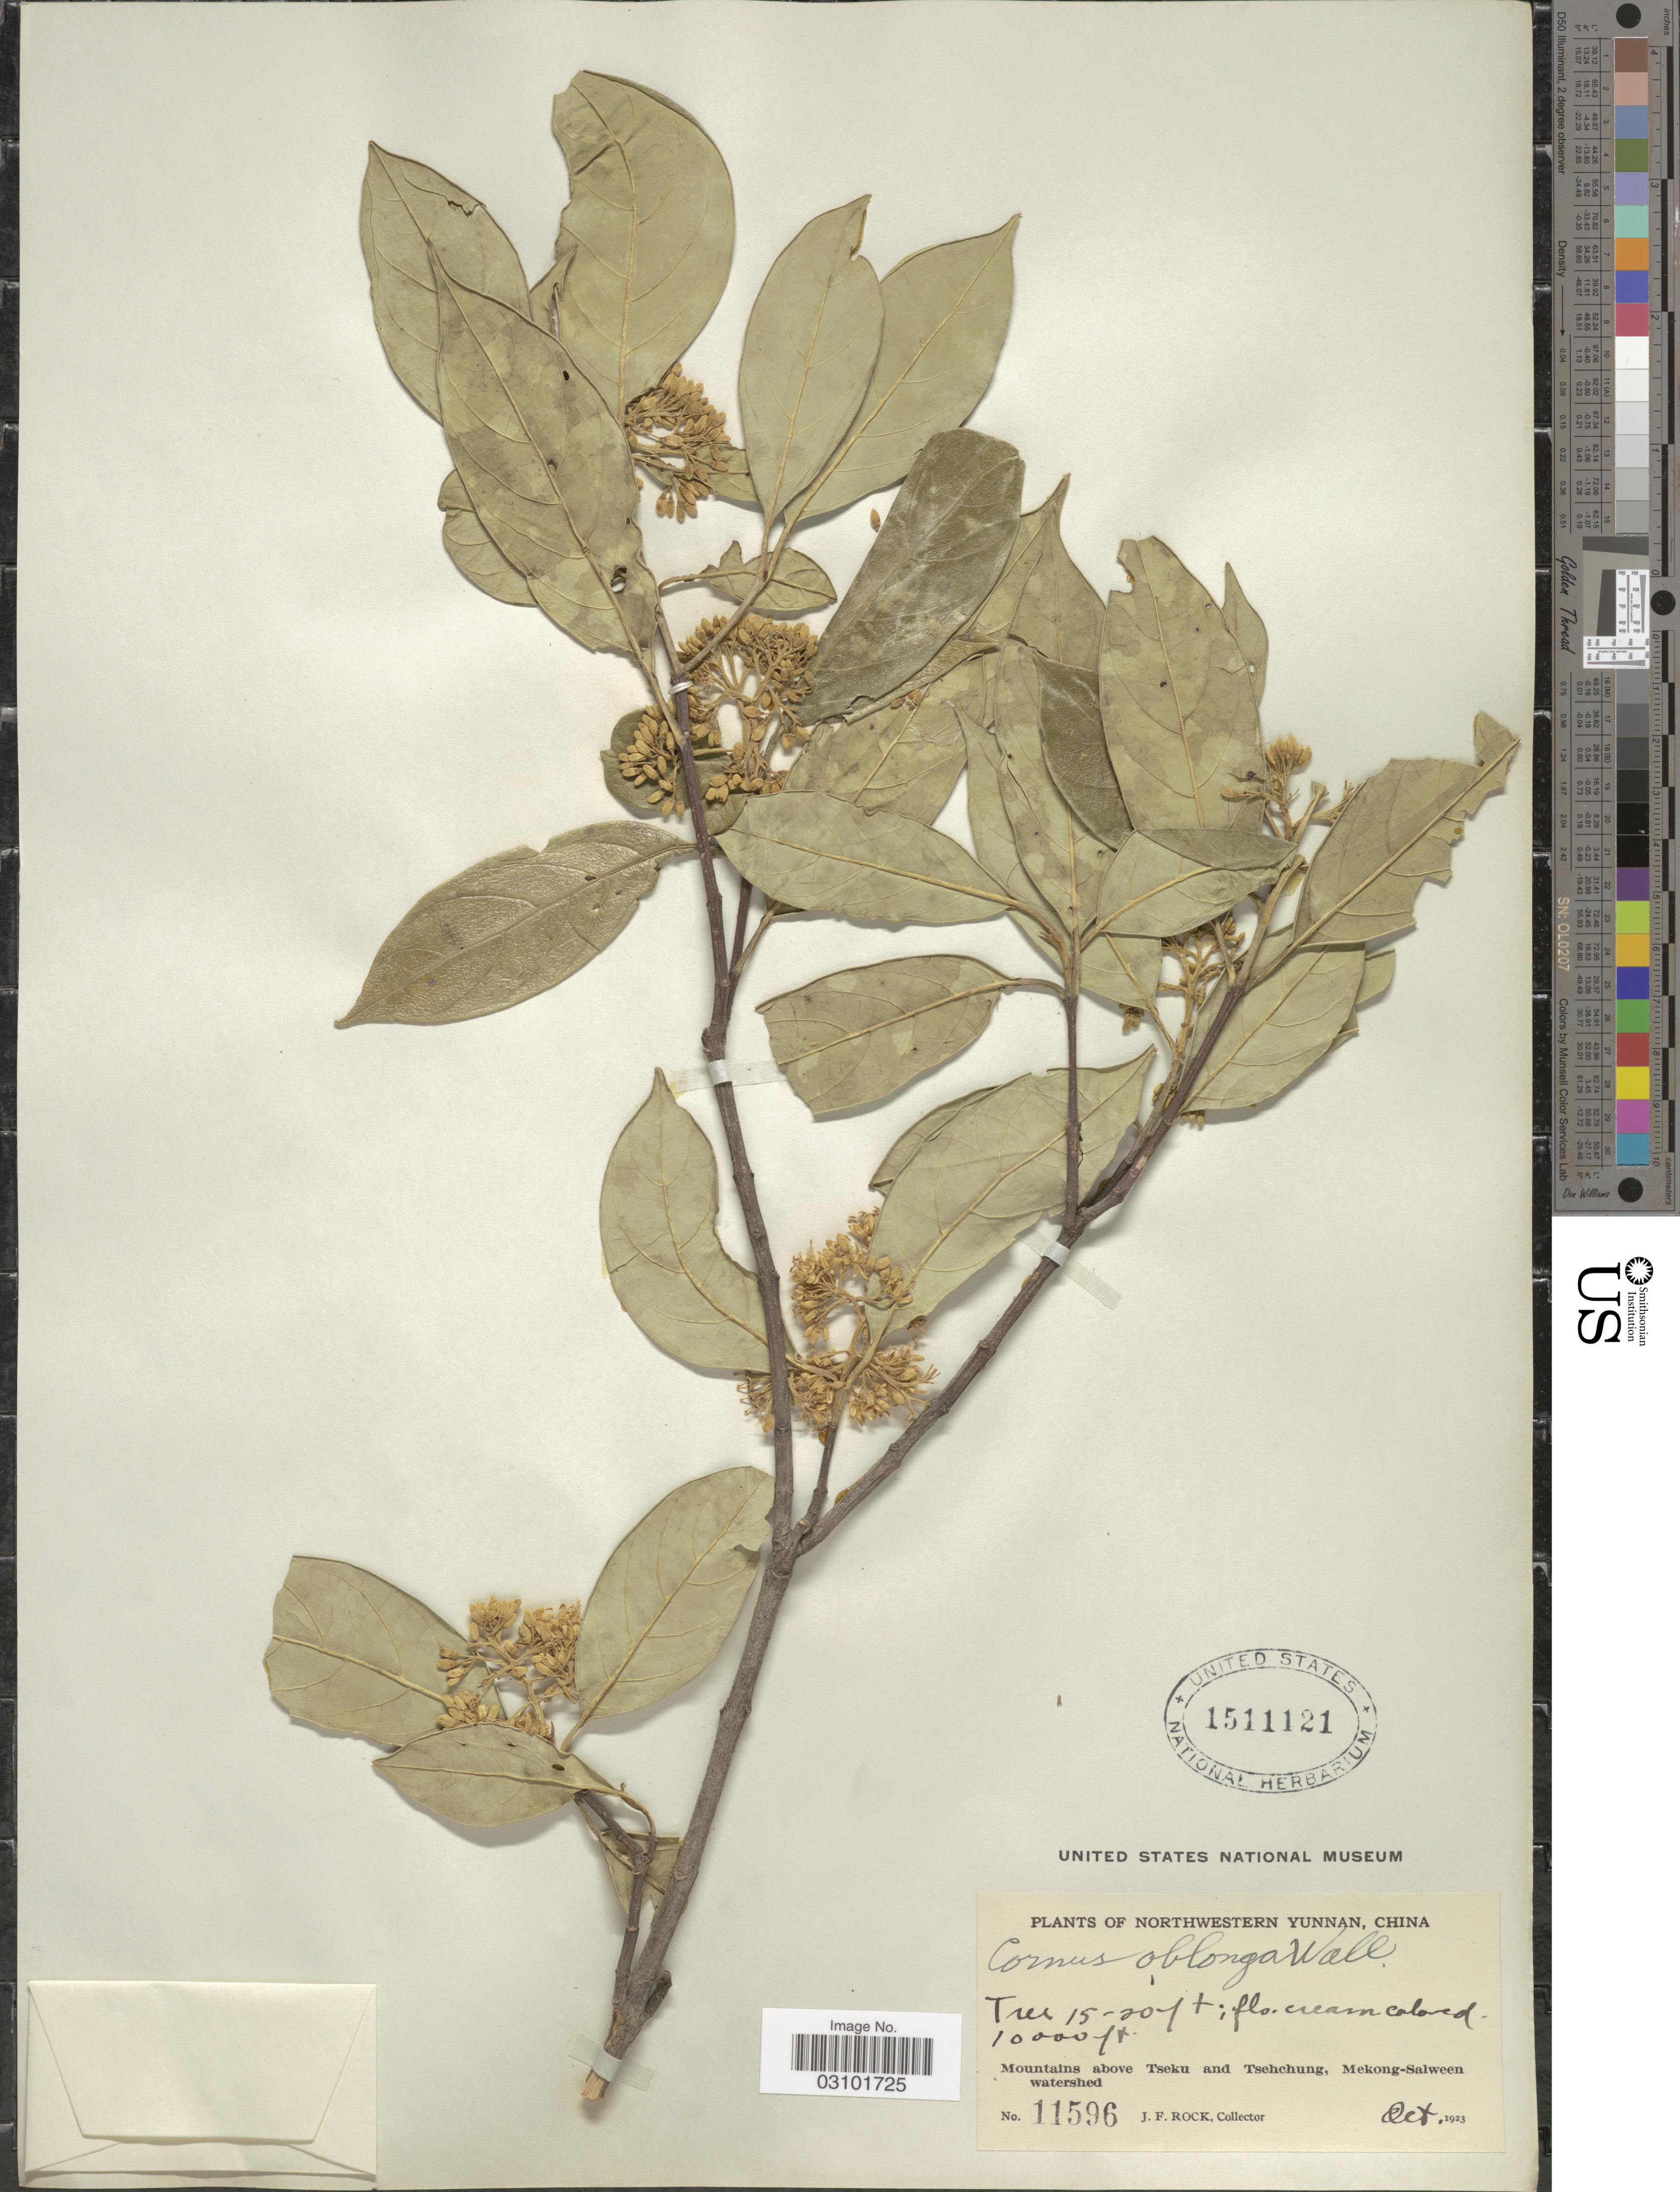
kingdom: Plantae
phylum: Tracheophyta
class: Magnoliopsida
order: Cornales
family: Cornaceae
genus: Cornus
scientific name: Cornus oblonga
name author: Wall.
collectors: J. Rock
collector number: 11596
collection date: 1923-10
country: China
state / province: Yunnan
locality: Northwestern Yunnan. Mountains above Tseku and Tsehchung, Mekong-Salween watershed.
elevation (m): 3048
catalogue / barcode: US 1511121